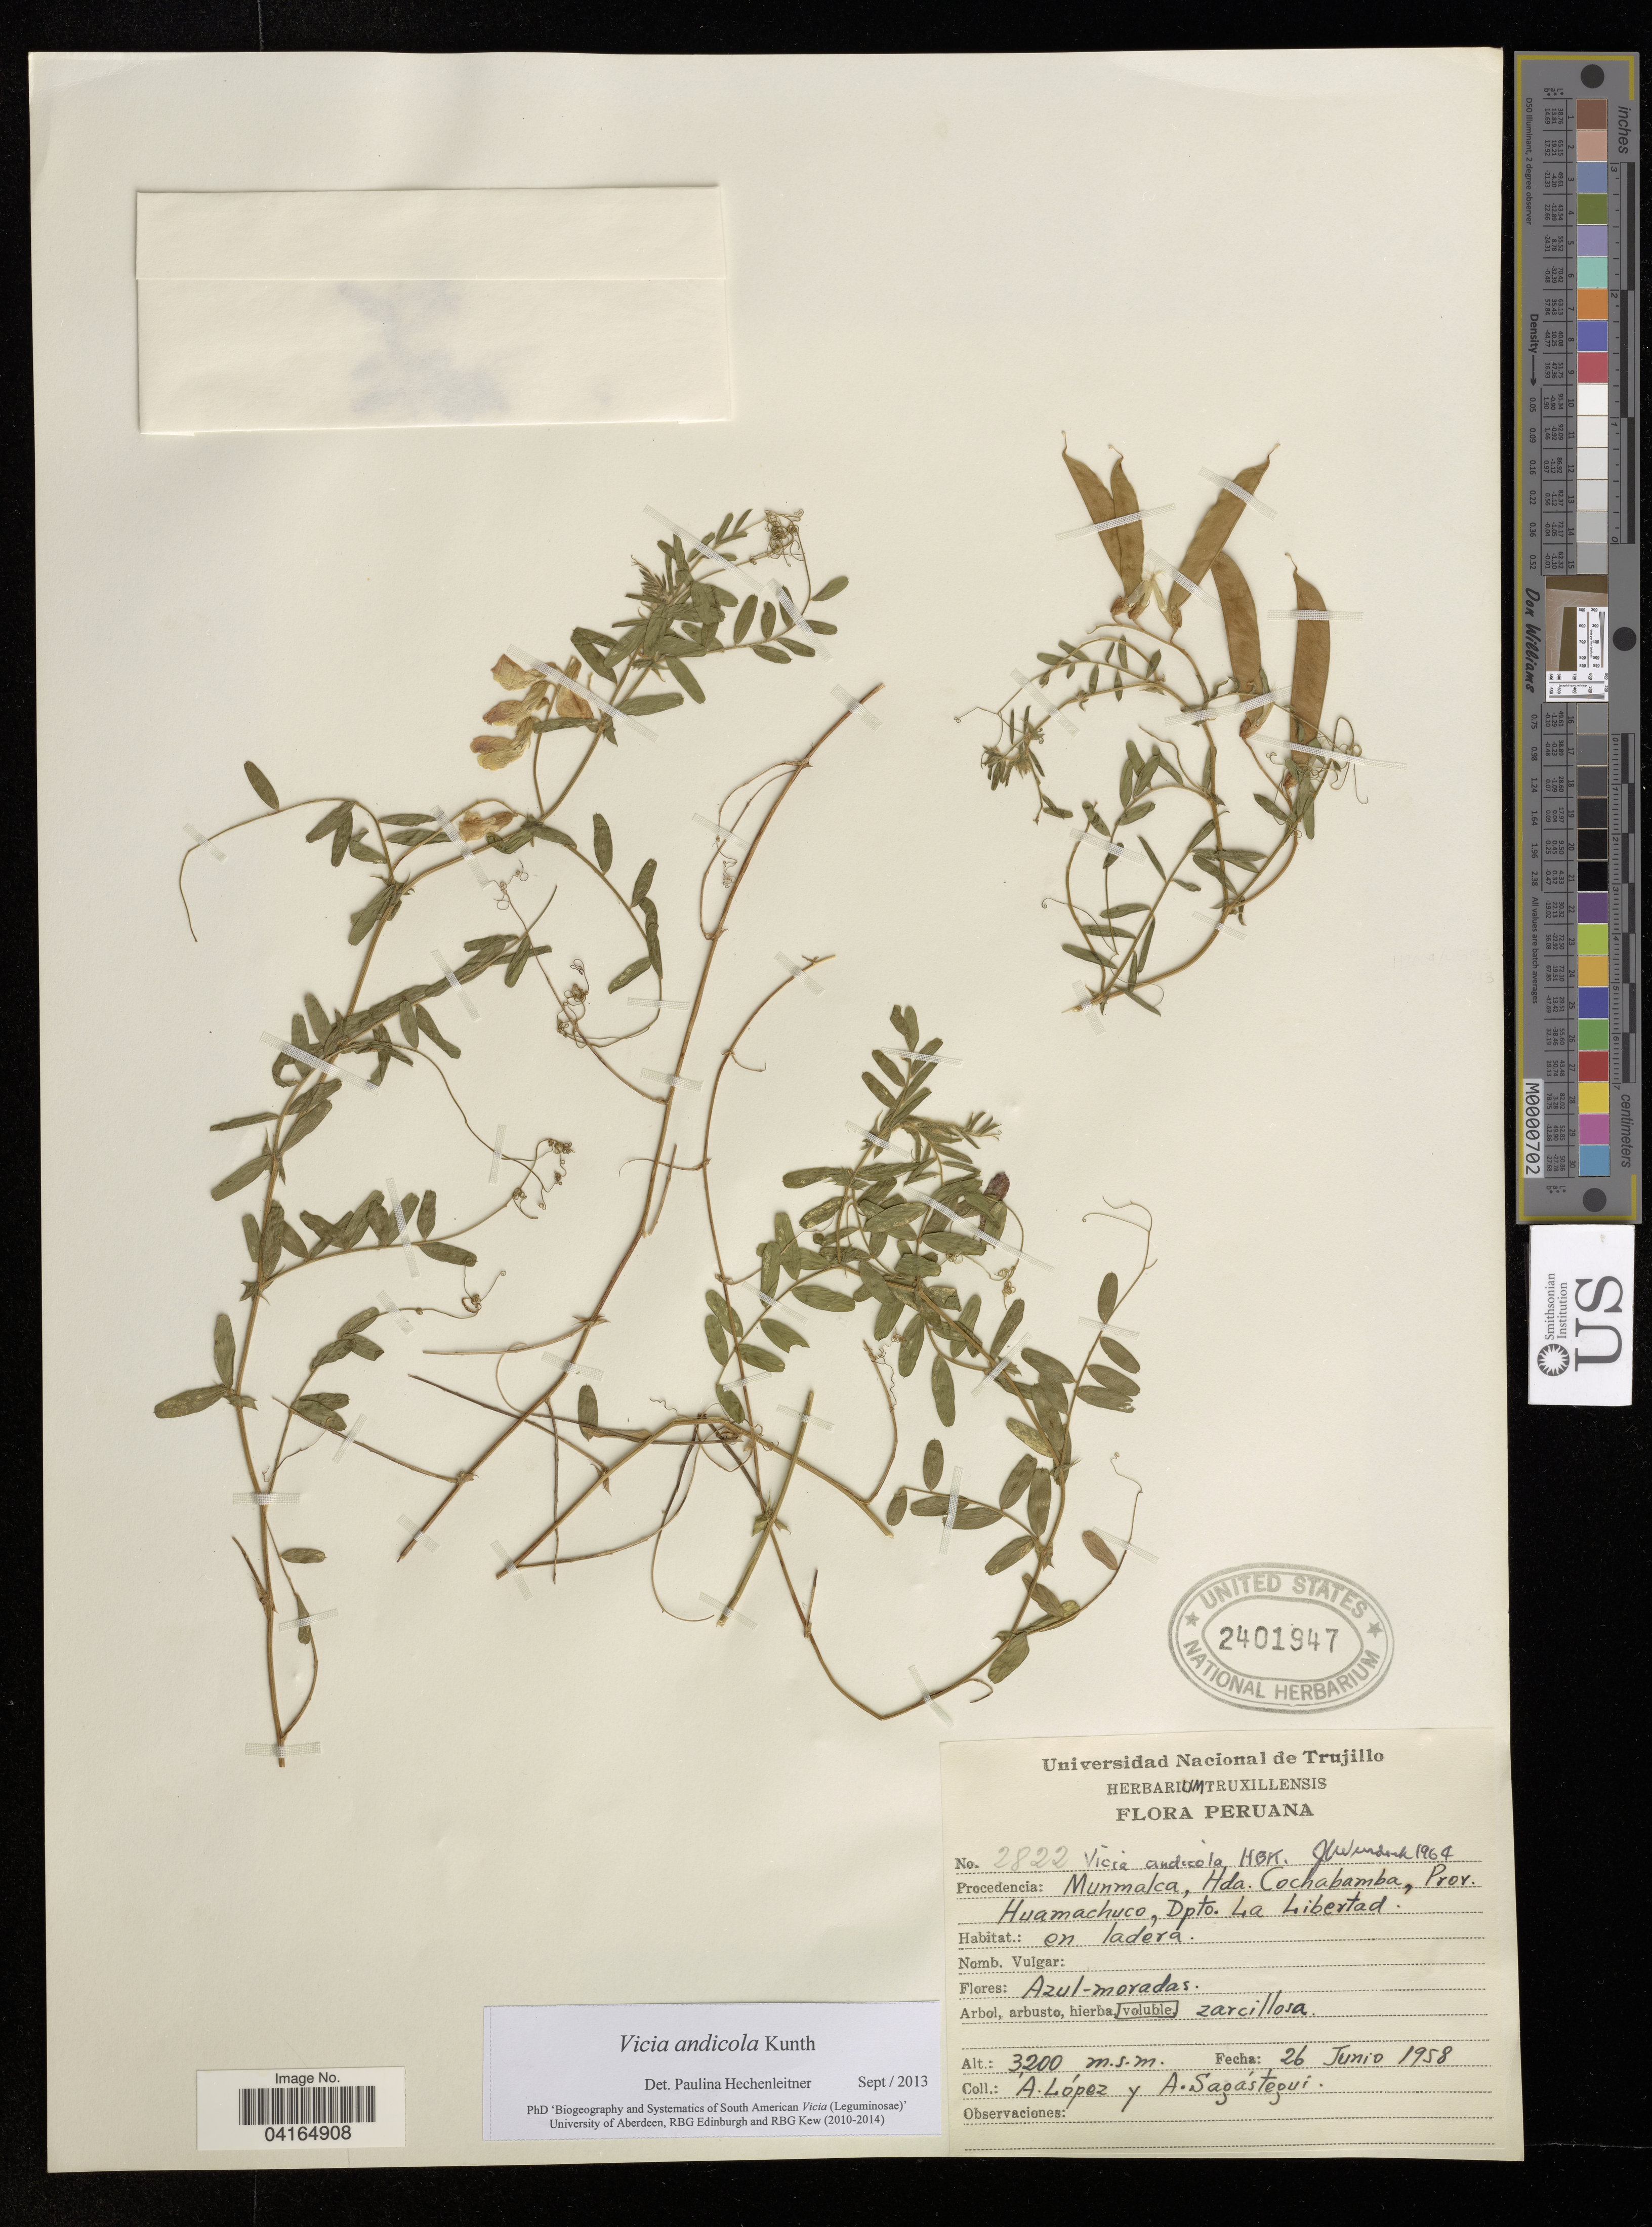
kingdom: Plantae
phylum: Tracheophyta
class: Magnoliopsida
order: Fabales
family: Fabaceae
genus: Vicia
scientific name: Vicia andicola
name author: Kunth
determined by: Hechenleitner, Paulina, RBG Edinburgh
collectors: A. López & A. Saçásteçoui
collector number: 2822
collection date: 1958-06-26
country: Peru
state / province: La Libertad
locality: Munmalca, Hda. Cochabamba, Prov. Huamachuco, Dpto. La Libertad.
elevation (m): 3200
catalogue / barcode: US 2401947